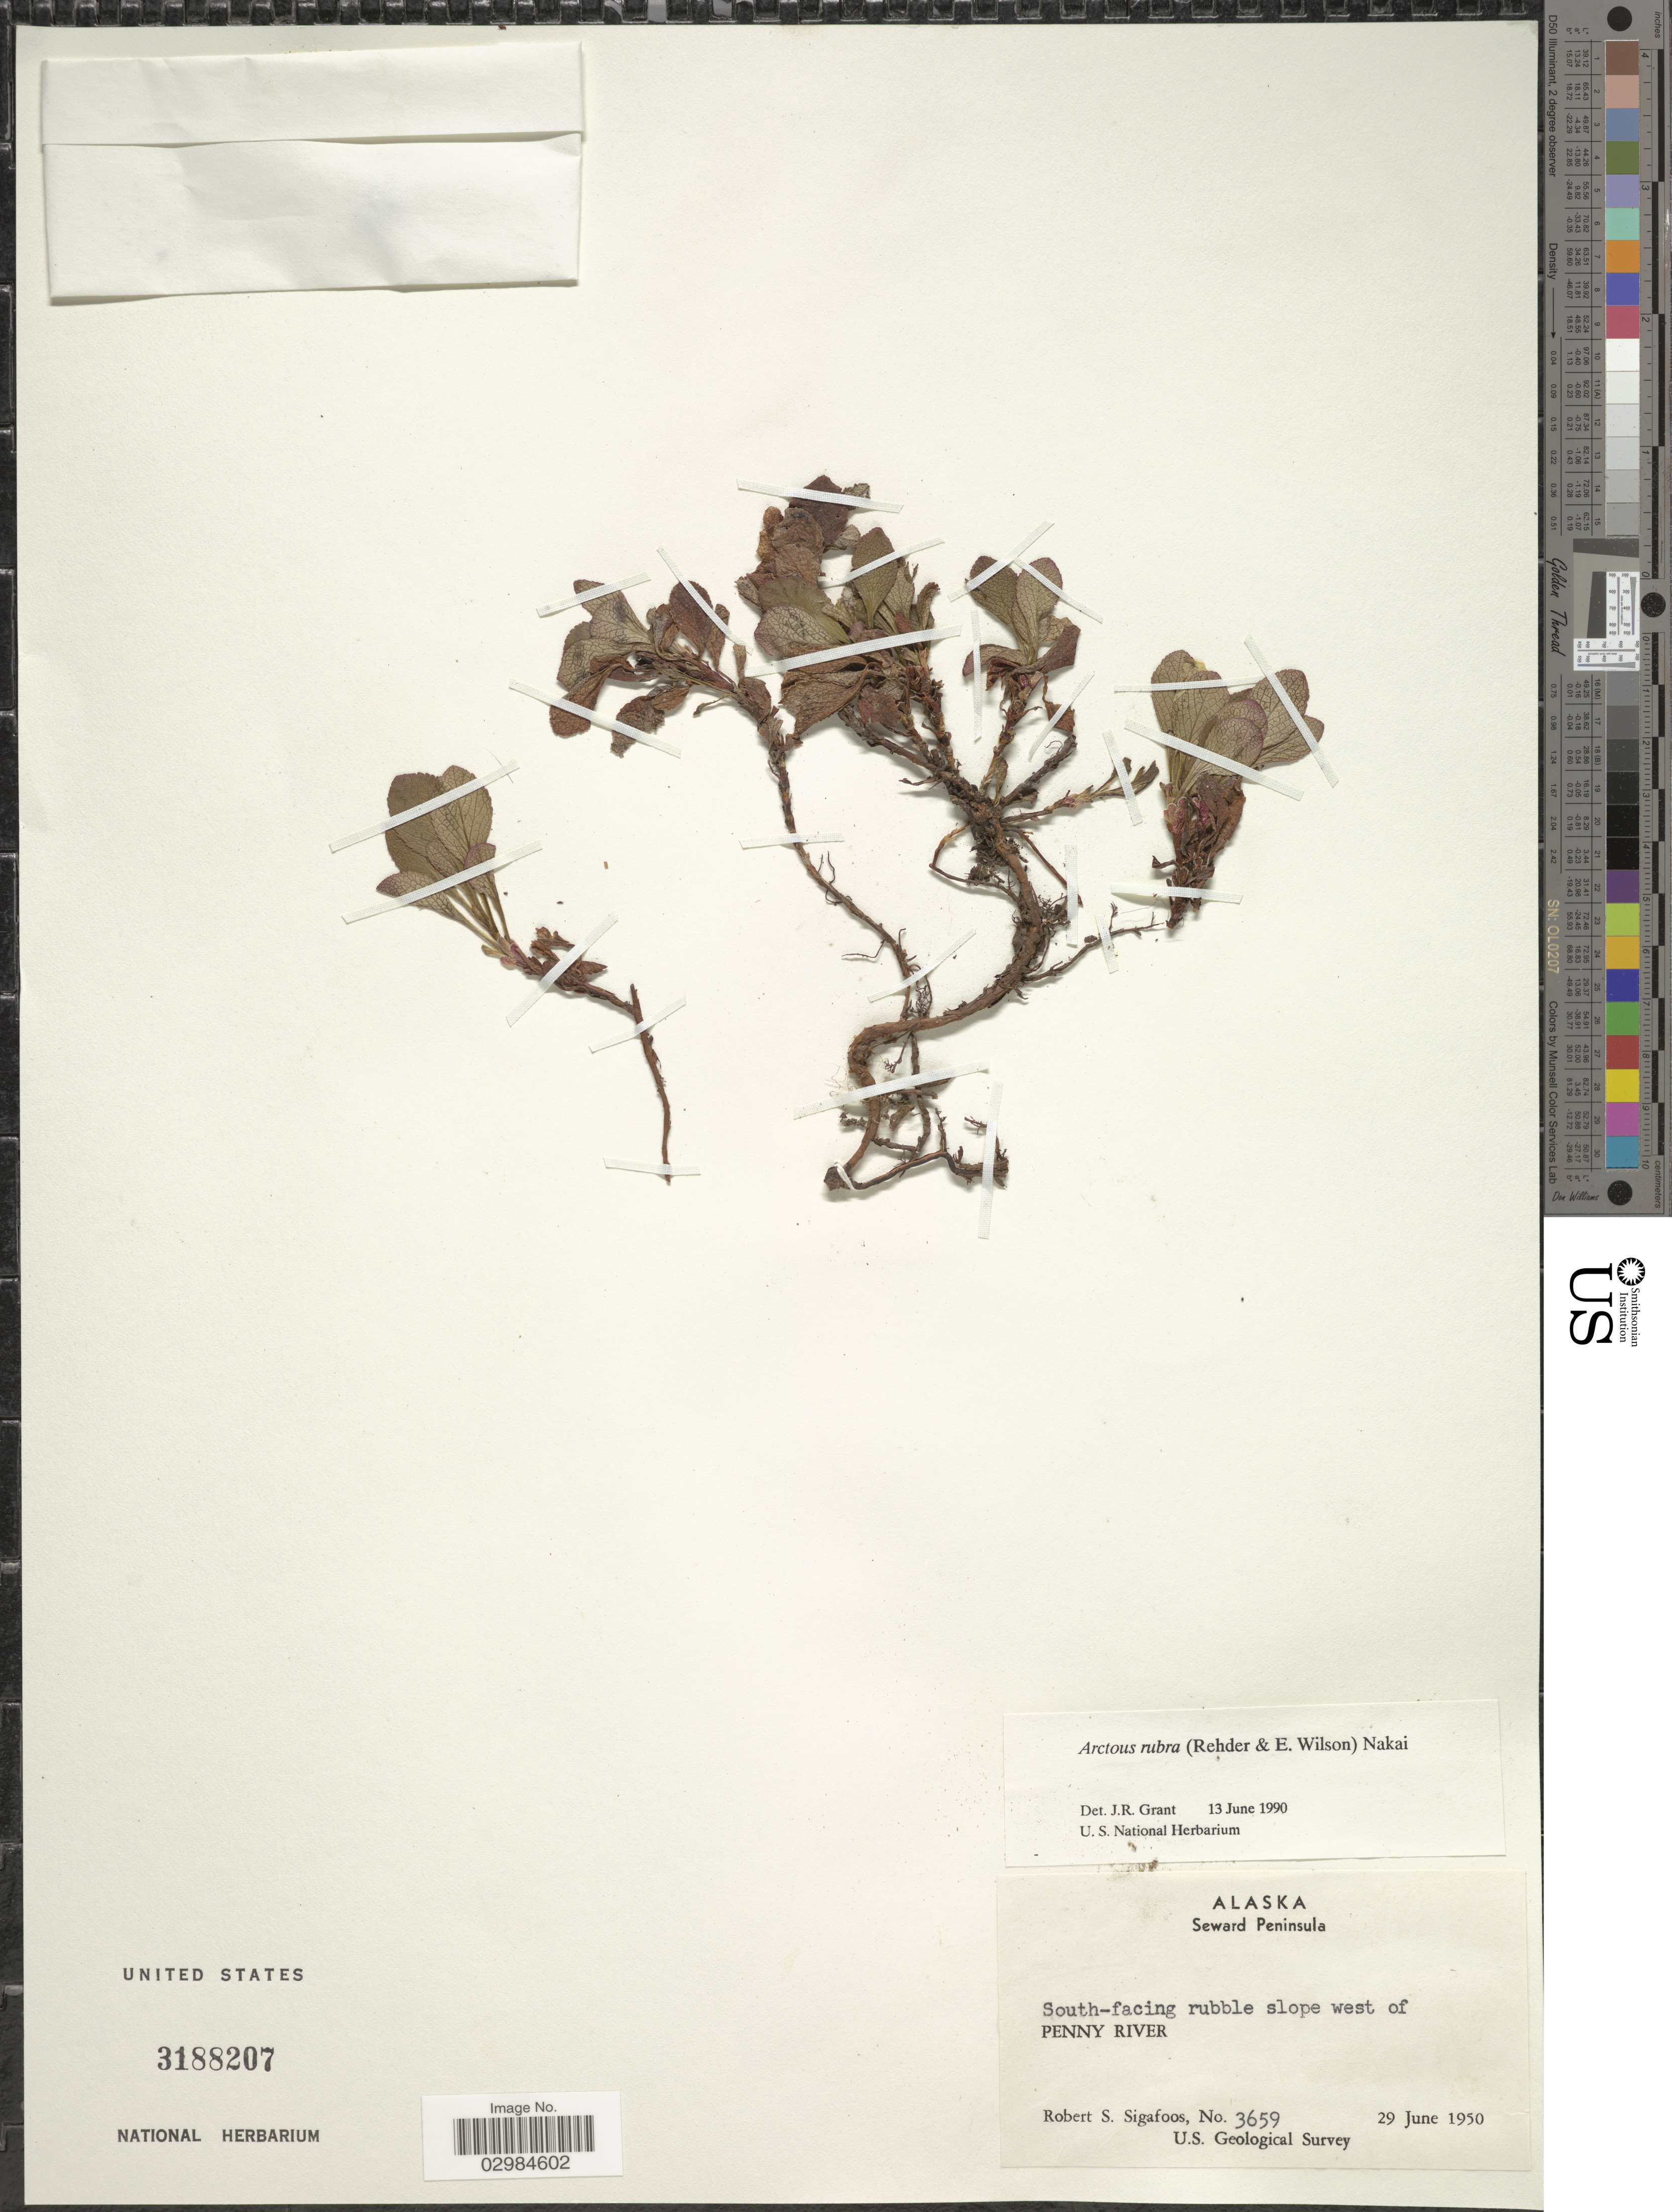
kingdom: Plantae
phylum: Tracheophyta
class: Magnoliopsida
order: Ericales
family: Ericaceae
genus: Arctostaphylos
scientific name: Arctostaphylos rubra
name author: (Rehder & E.H. Wilson) Fernald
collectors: R. Sigafoos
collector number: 3659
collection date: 1950-06-29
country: United States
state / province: Alaska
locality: Seward Peninsula. South-facing rubble slope west of Penny River.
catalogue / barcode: US 3188207